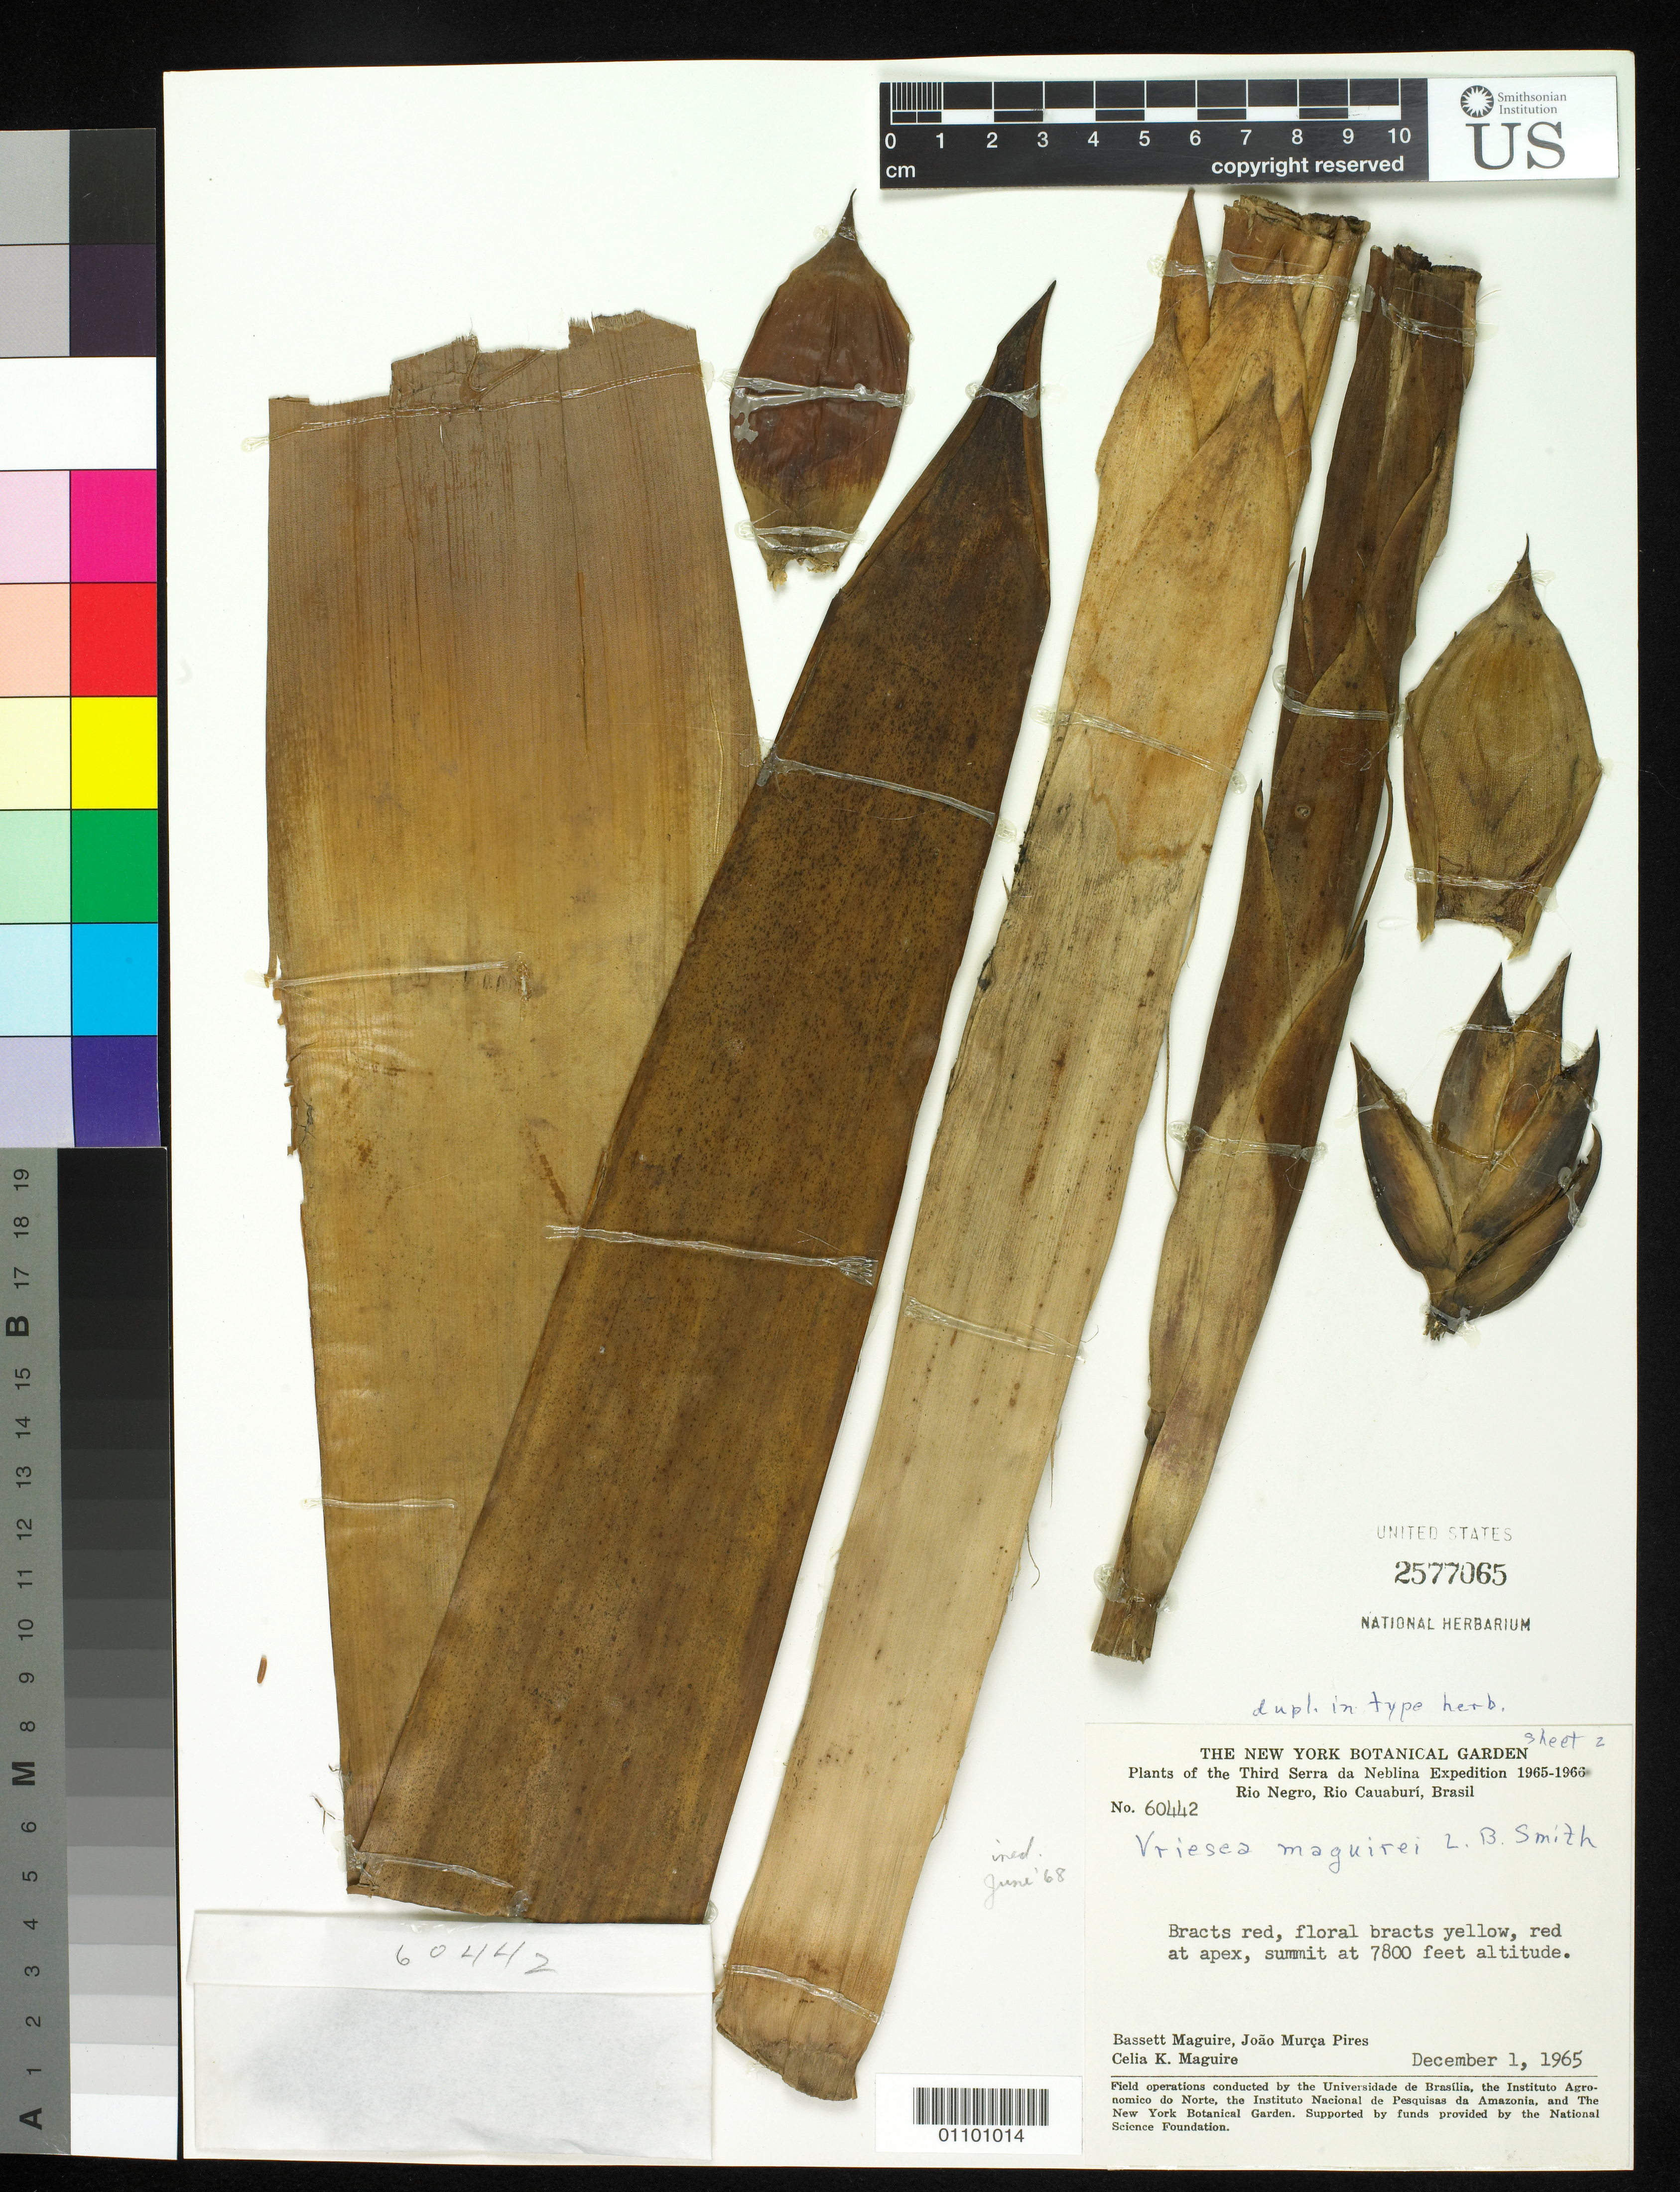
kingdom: Plantae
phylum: Tracheophyta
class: Liliopsida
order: Poales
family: Bromeliaceae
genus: Vriesea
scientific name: Vriesea maguirei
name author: L.B. Sm.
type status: Holotype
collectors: B. Maguire, J. M. Pires & C. K. Maguire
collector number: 60442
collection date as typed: December 1, 1965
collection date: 1965-12-01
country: Brazil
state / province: Amazonas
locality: Serra da Neblina, Rio Negro, Rio Cauaburí.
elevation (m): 2377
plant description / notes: One of 3 sheets, USNH 2577063, 2577064, & 2577065, annotated as "sheet 1", "sheet 2", and "sheet 3", respectively. Only sheet 1 (2577063) is annotated as "TYPE" but all are clearly cross-labeled as parts of a single specimen.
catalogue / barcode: US 2577065